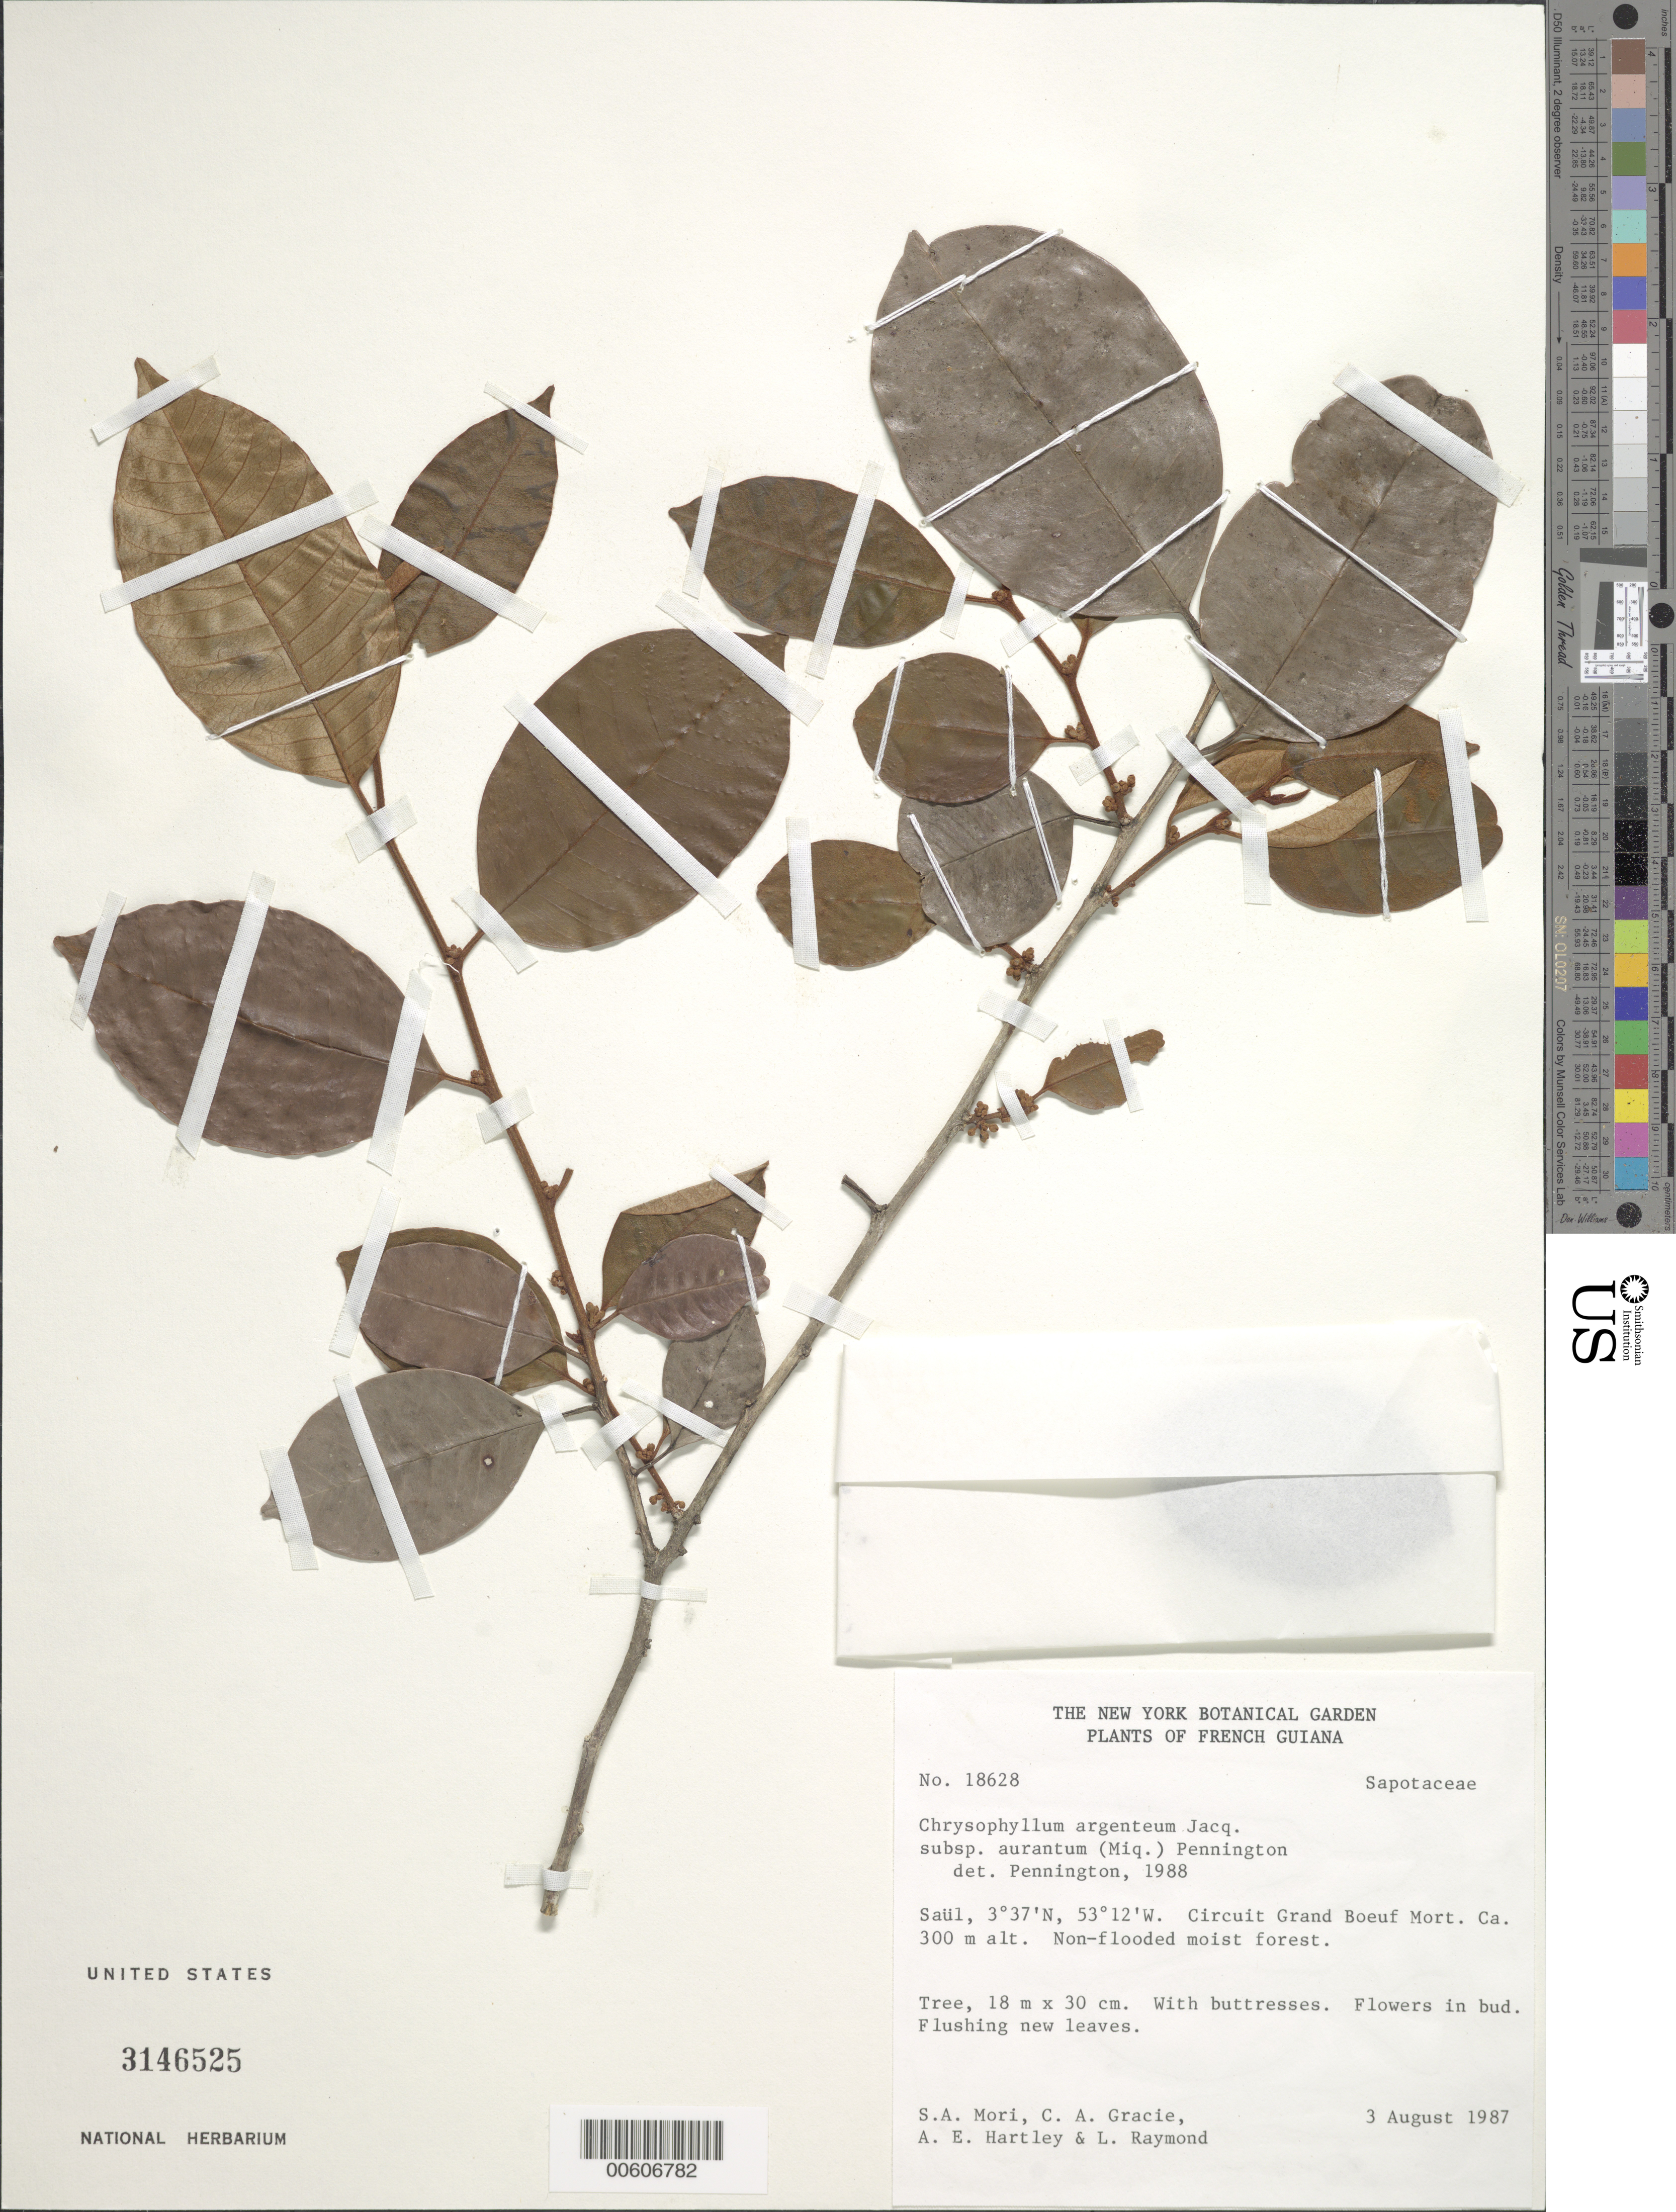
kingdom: Plantae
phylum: Tracheophyta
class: Magnoliopsida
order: Ericales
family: Sapotaceae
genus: Chrysophyllum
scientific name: Chrysophyllum argenteum subsp. auratum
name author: (Miq.) T.D. Penn.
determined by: Pennington, T. D., (K)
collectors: S. Mori et al.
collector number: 18628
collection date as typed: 3-Aug-87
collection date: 1987-08-03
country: French Guiana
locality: Saül, Grand Boeuf Mort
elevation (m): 300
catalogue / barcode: US 3146525